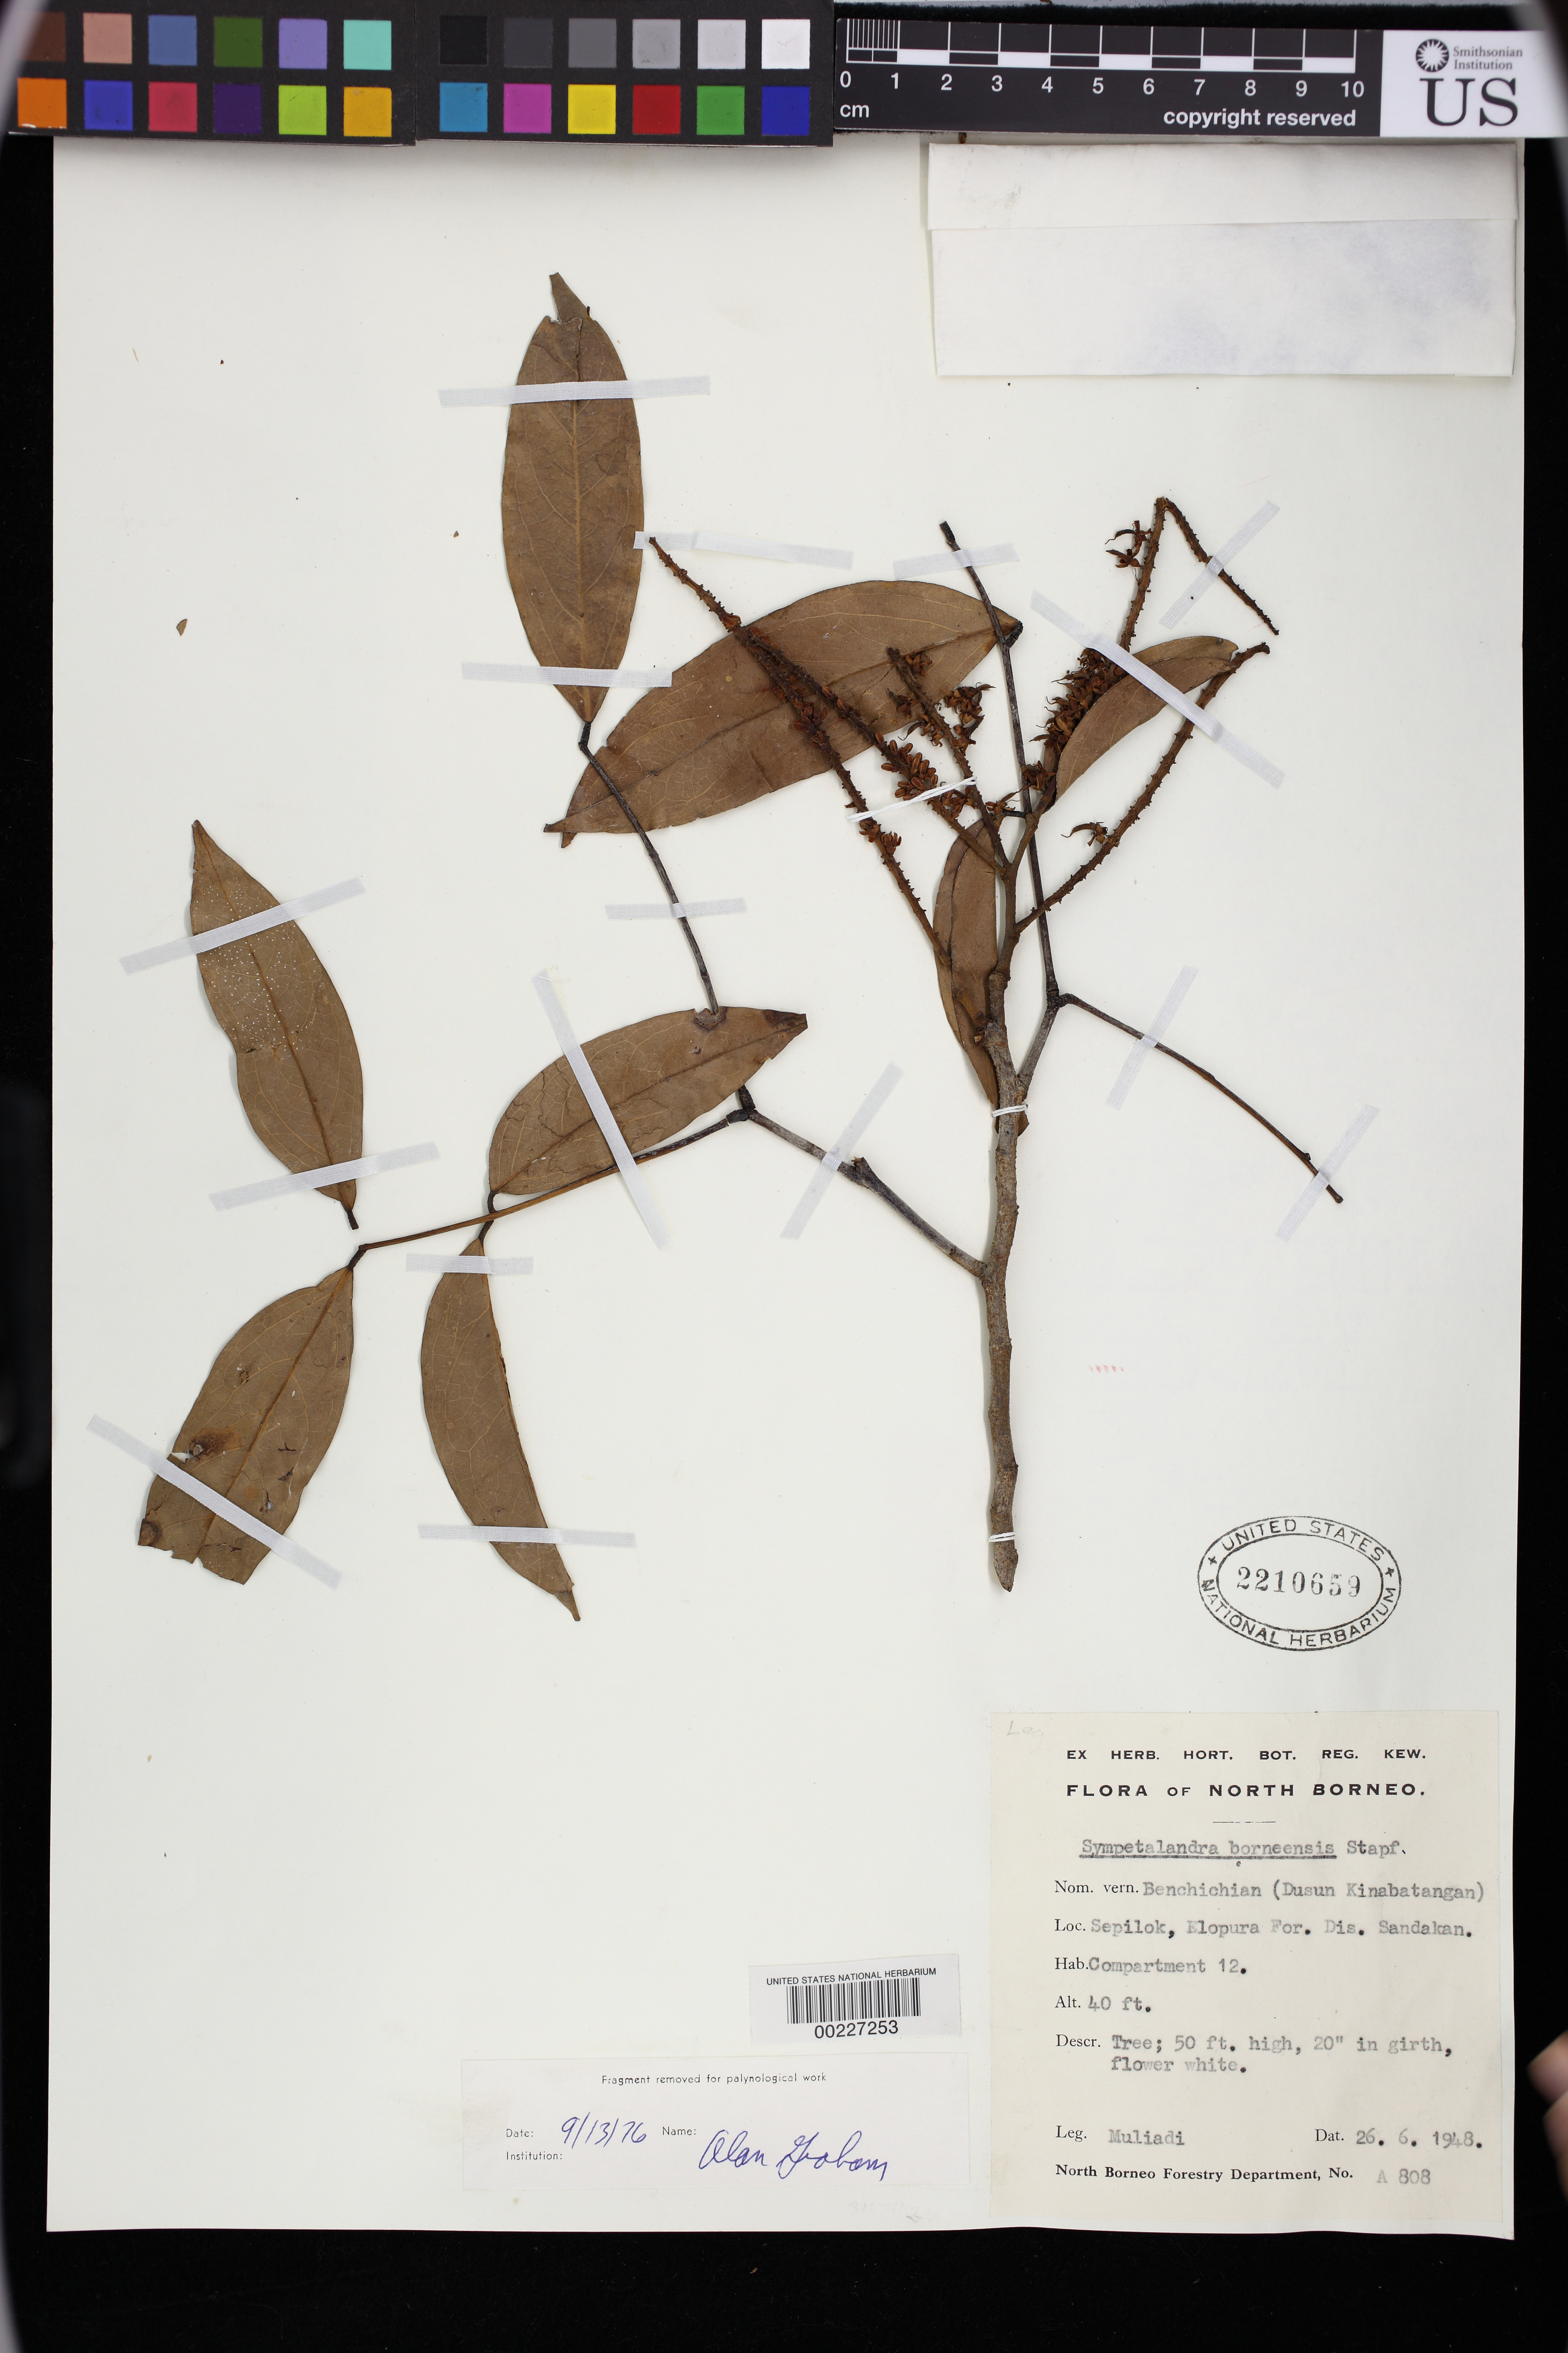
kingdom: Plantae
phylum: Tracheophyta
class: Magnoliopsida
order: Fabales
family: Fabaceae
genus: Sympetalandra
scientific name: Sympetalandra borneensis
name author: Stapf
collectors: -. Muliadi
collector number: A808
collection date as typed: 26 Jun 1948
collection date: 1948-06-26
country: Malaysia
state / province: Sabah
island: Borneo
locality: Sepilok, elopura for. dis. sandakan.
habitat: Compartment 12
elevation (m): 12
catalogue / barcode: US 2210659